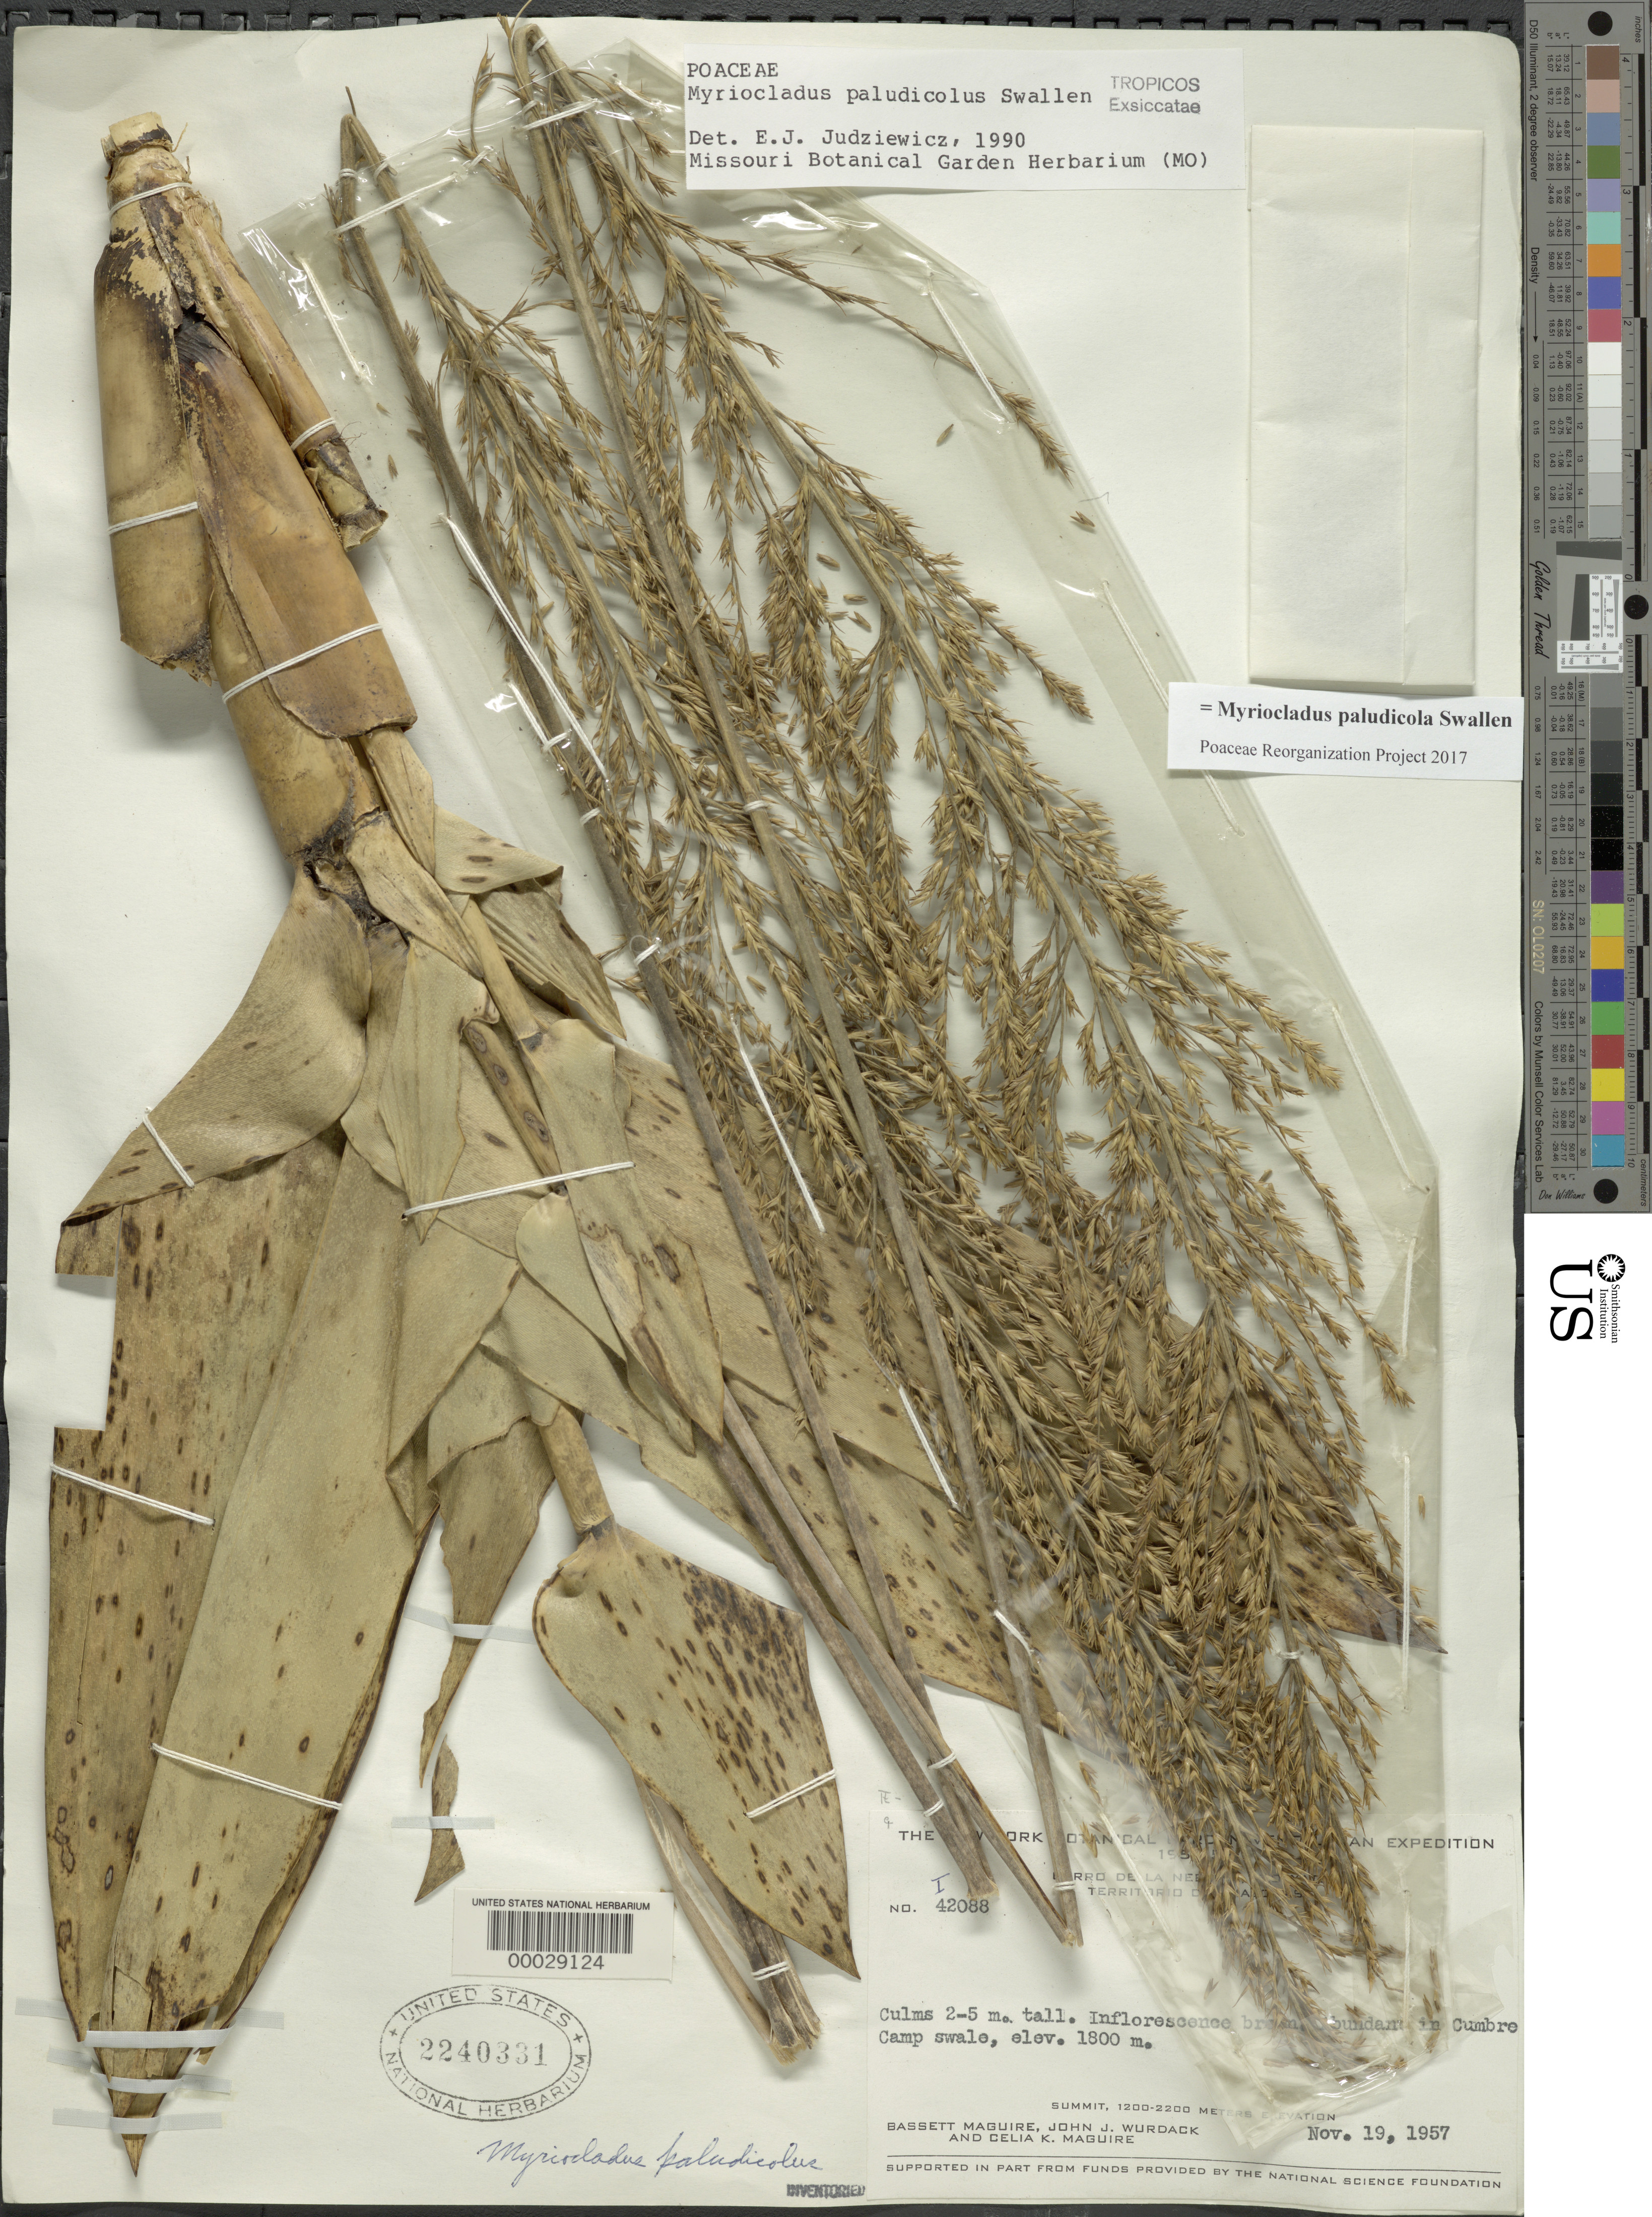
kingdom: Plantae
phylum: Tracheophyta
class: Liliopsida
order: Poales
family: Poaceae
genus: Myriocladus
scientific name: Myriocladus paludicola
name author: Swallen in Maguire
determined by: Judziewicz, E. J.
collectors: B. Maguire, J. J. Wurdack & C. K. Maguire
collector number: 42088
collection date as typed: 19 Nov 1957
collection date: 1957-11-19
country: Venezuela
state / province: Amazonas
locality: Cerro de la neblina, rio yatua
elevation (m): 1800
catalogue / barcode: US 2240331